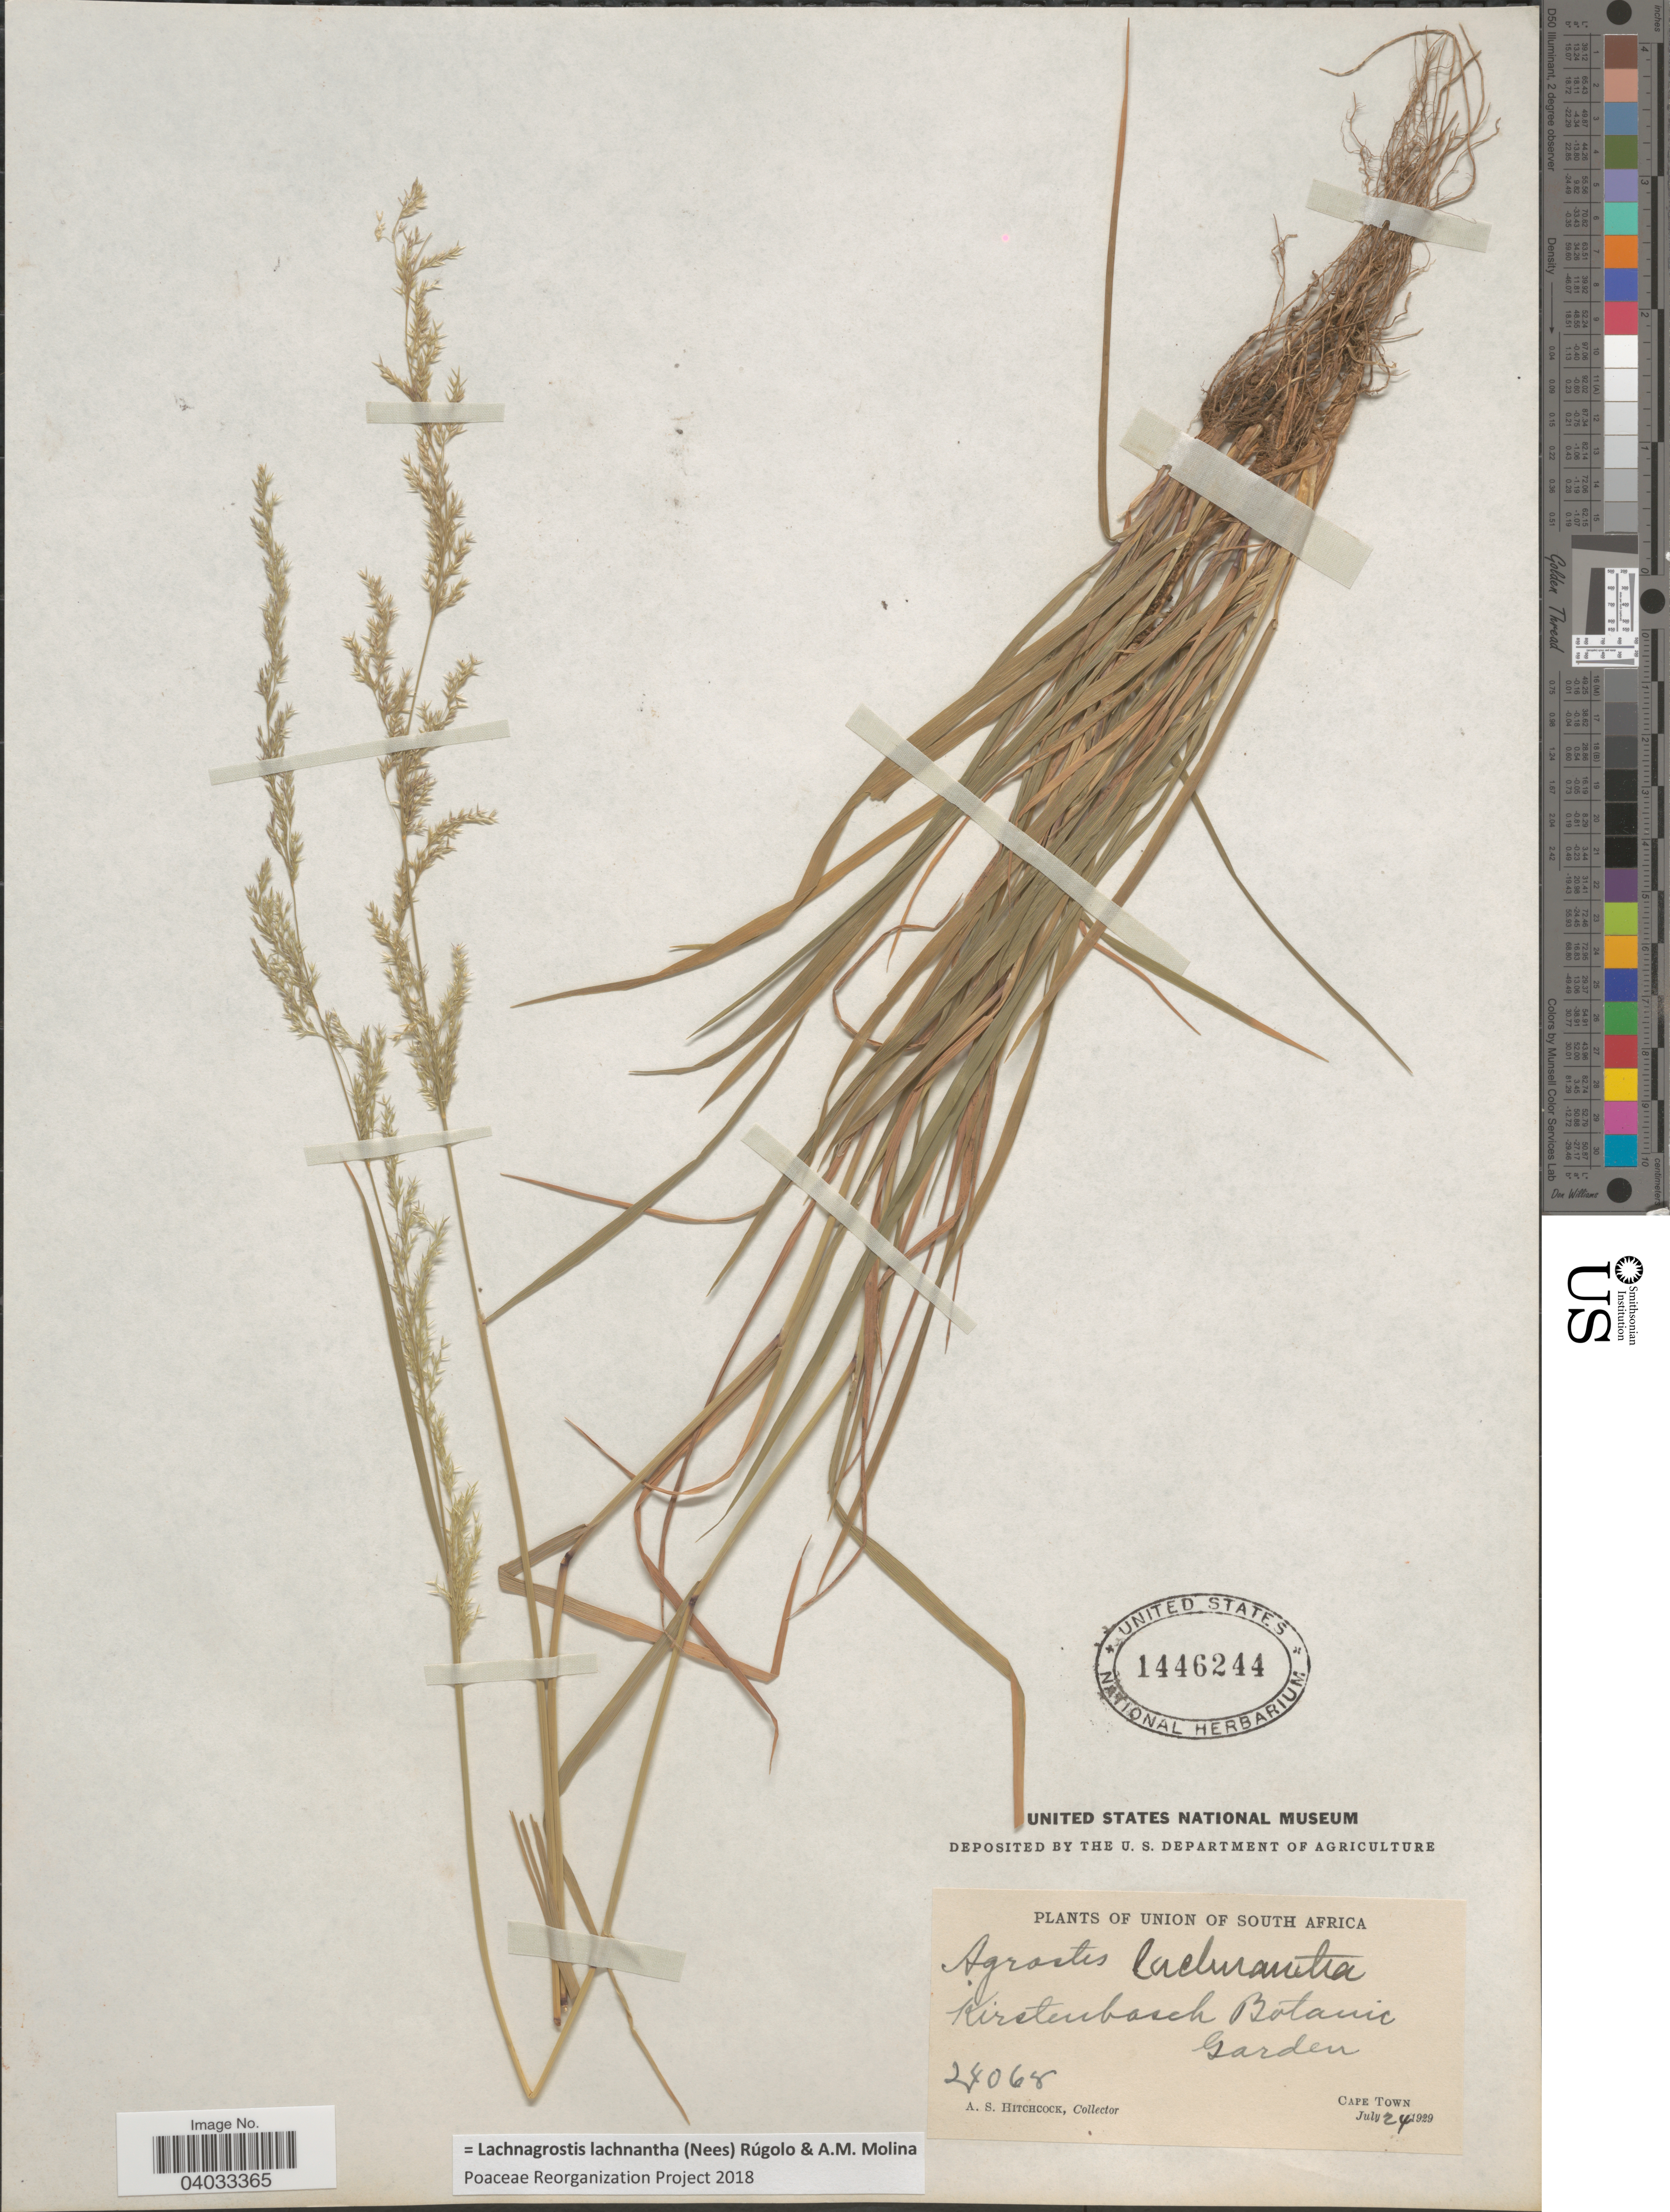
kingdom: Plantae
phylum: Tracheophyta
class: Liliopsida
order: Poales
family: Poaceae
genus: Lachnagrostis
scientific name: Lachnagrostis lachnantha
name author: (Nees) Rúgolo & A.M. Molina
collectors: A. S. Hitchcock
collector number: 24068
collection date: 1929-07-24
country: South Africa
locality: Union of South Africa. Kirstenbasch Botanic Garden. Cape Town.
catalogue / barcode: US 1446244